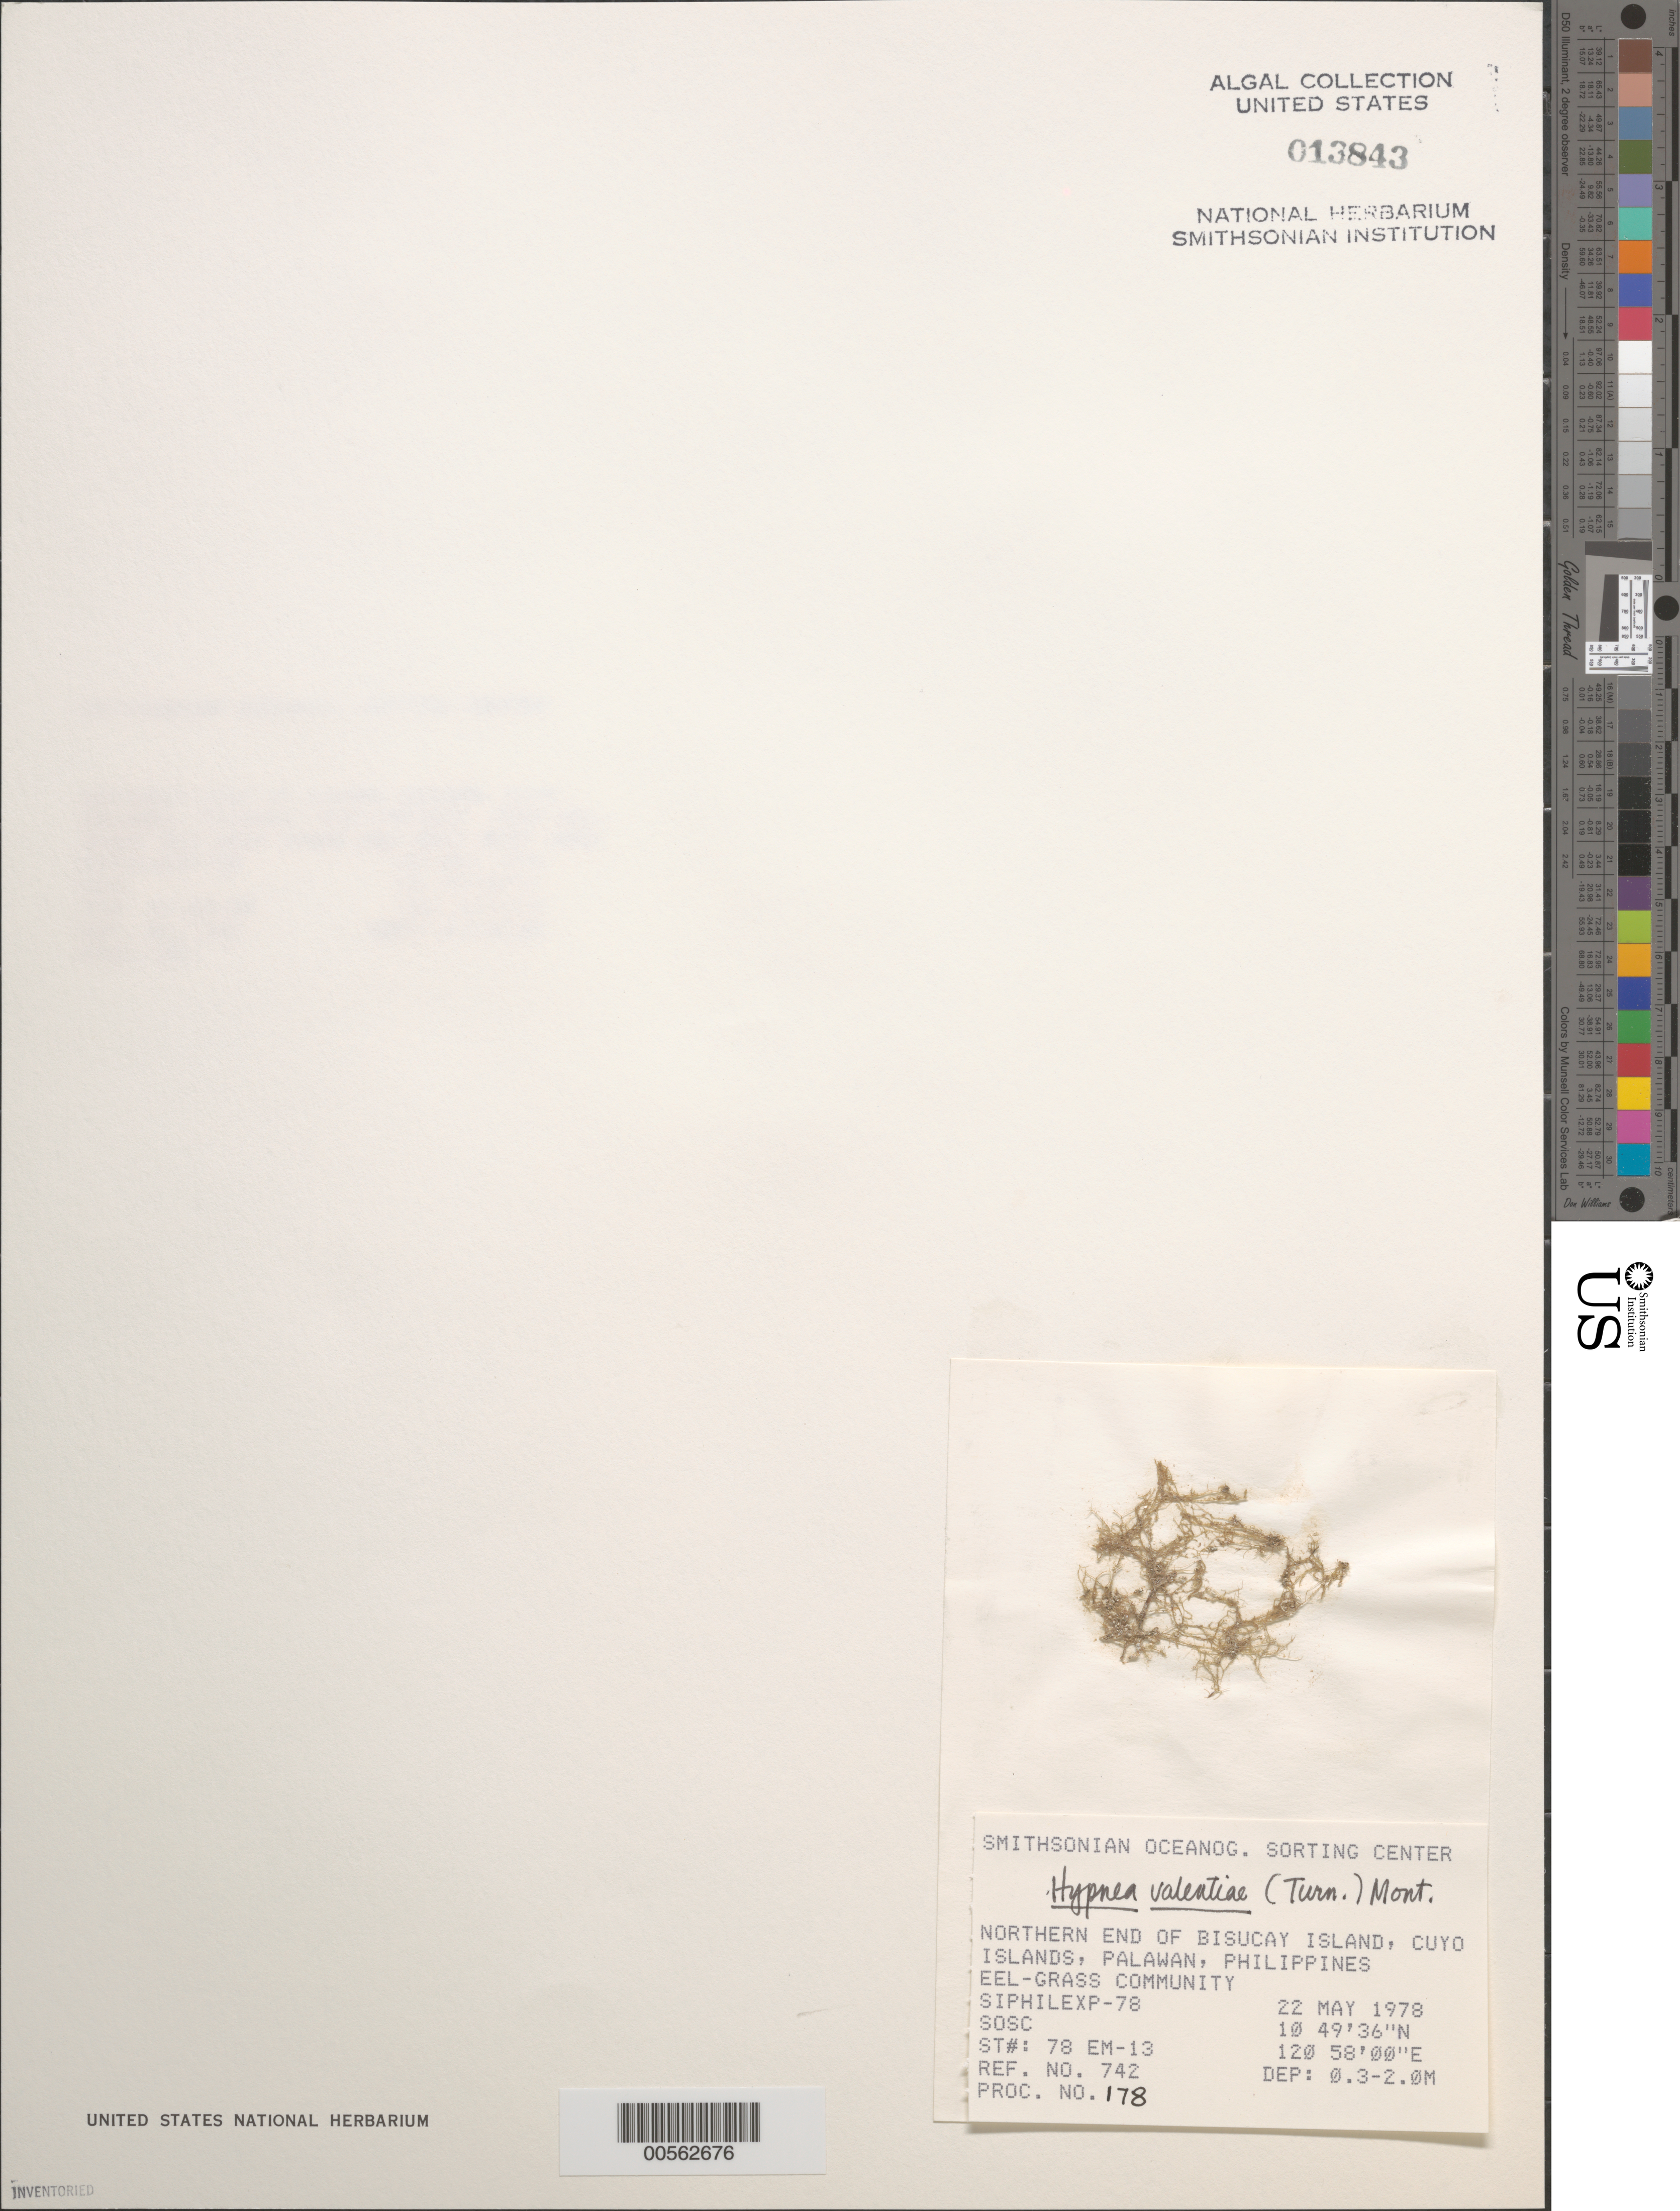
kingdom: Plantae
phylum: Rhodophyta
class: Florideophyceae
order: Gigartinales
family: Cystocloniaceae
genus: Hypnea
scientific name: Hypnea valentiae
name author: (Turner) Mont.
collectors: SOSC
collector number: Station 78 EM-13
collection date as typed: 22 May 1978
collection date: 1978-05-22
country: Philippines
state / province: Mimaropa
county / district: Palawan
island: Bisucay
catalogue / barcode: US 13843